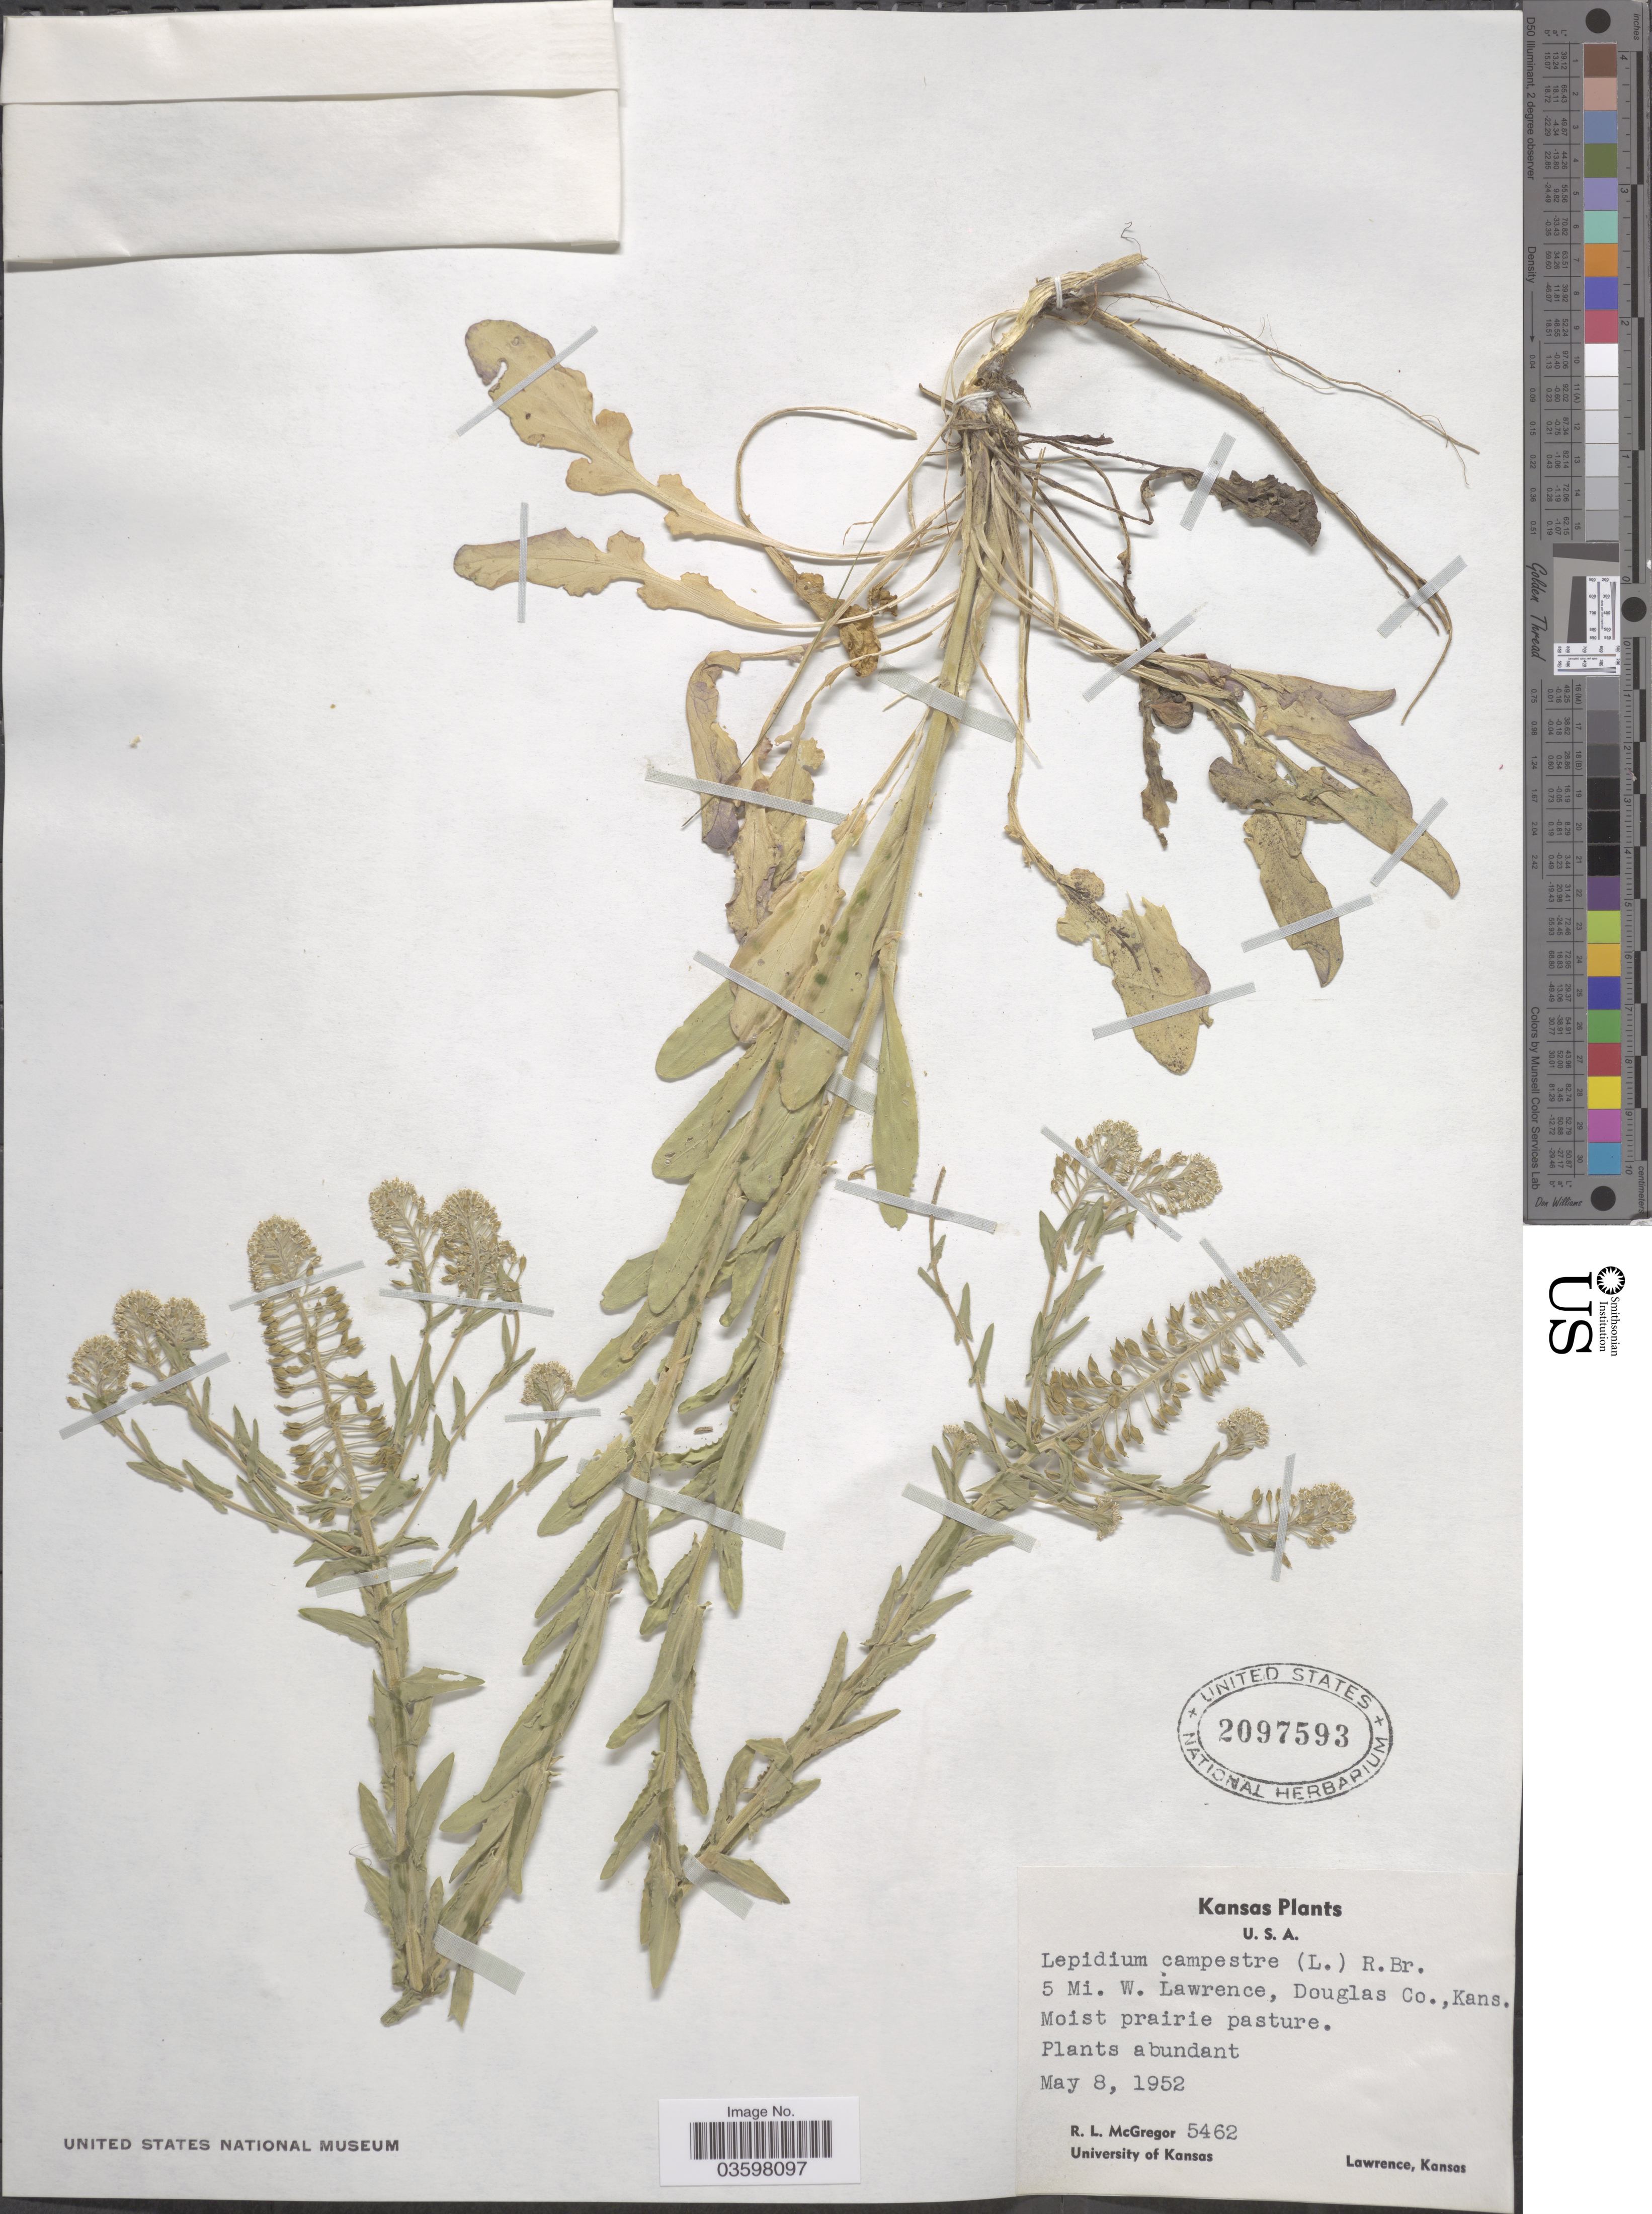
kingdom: Plantae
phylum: Tracheophyta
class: Magnoliopsida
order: Brassicales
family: Brassicaceae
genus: Lepidium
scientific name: Lepidium campestre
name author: (L.) W.T. Aiton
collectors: R. McGregor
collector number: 5462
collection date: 1952-05-08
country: United States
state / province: Kansas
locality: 5 Mi. W. Lawrence, Douglas Co.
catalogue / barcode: US 2097593